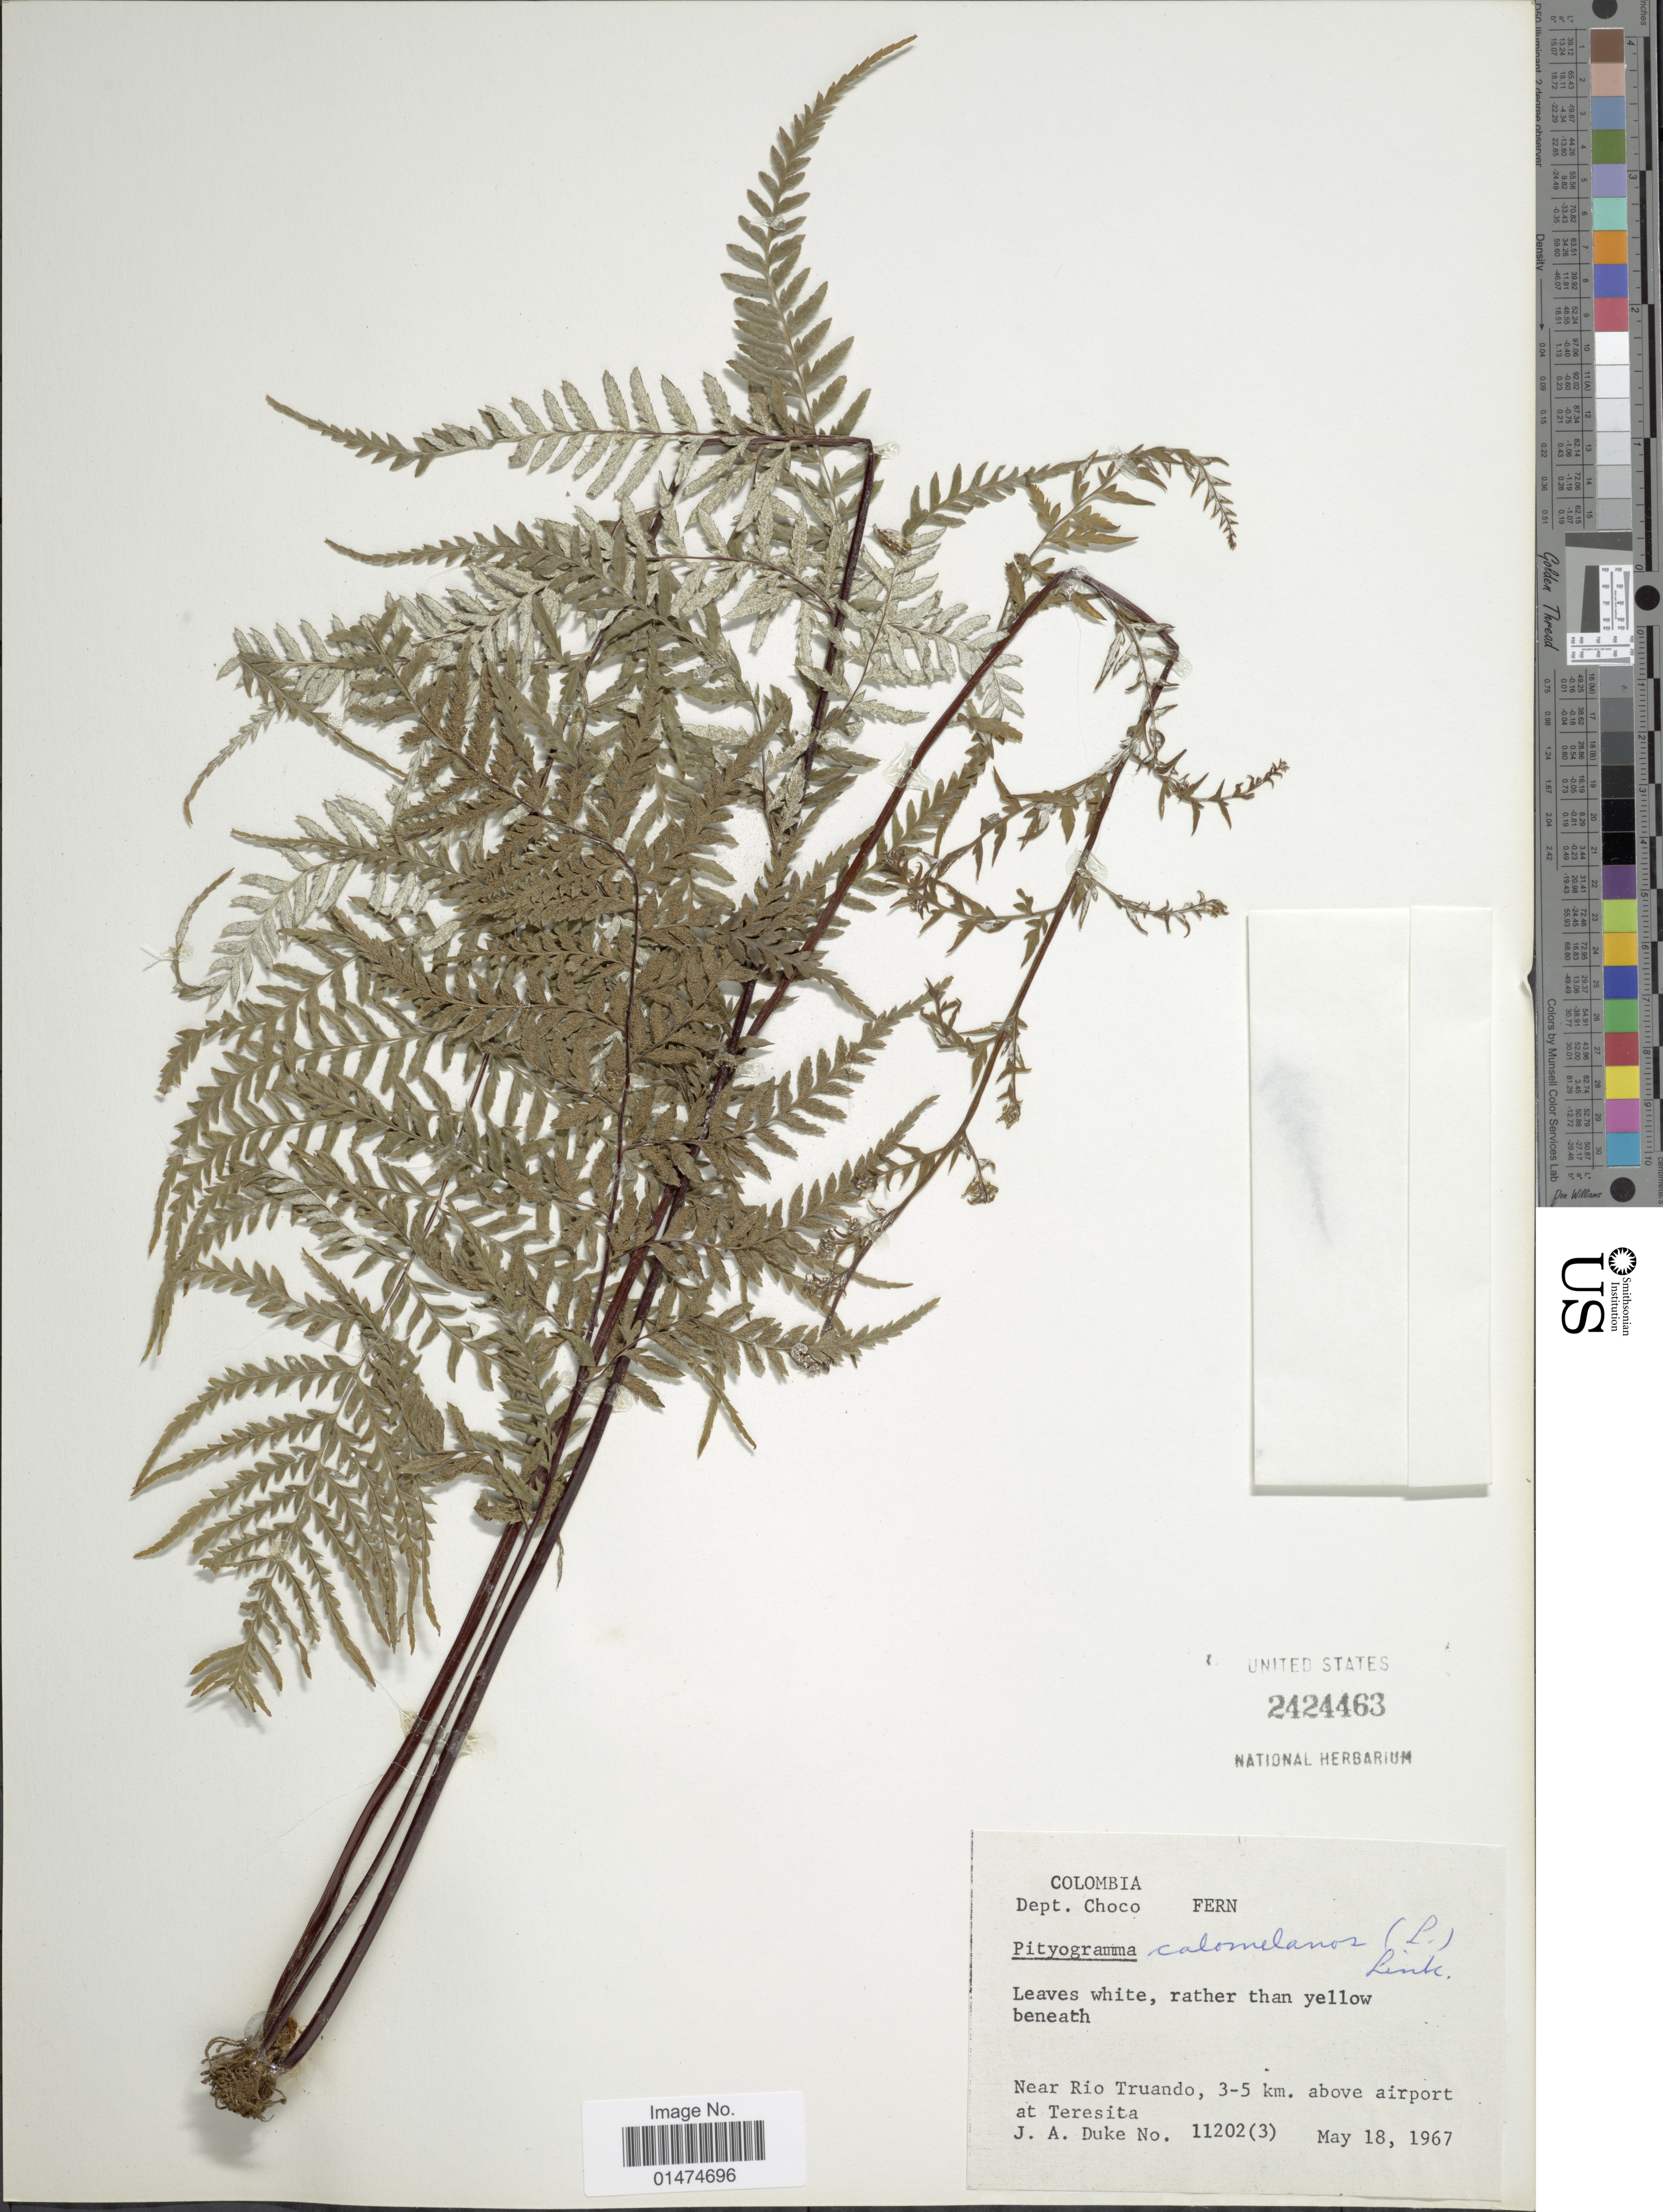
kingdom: Plantae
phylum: Tracheophyta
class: Polypodiopsida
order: Polypodiales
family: Pteridaceae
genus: Pityrogramma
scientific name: Pityrogramma calomelanos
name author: (L.) Link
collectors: J. A. Duke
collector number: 11202 (3)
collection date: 1967-05-18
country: Colombia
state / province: Chocó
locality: Dept. Choco, near Rio Truando, 3-5 km, above airport at Teresita.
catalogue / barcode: US 2424463